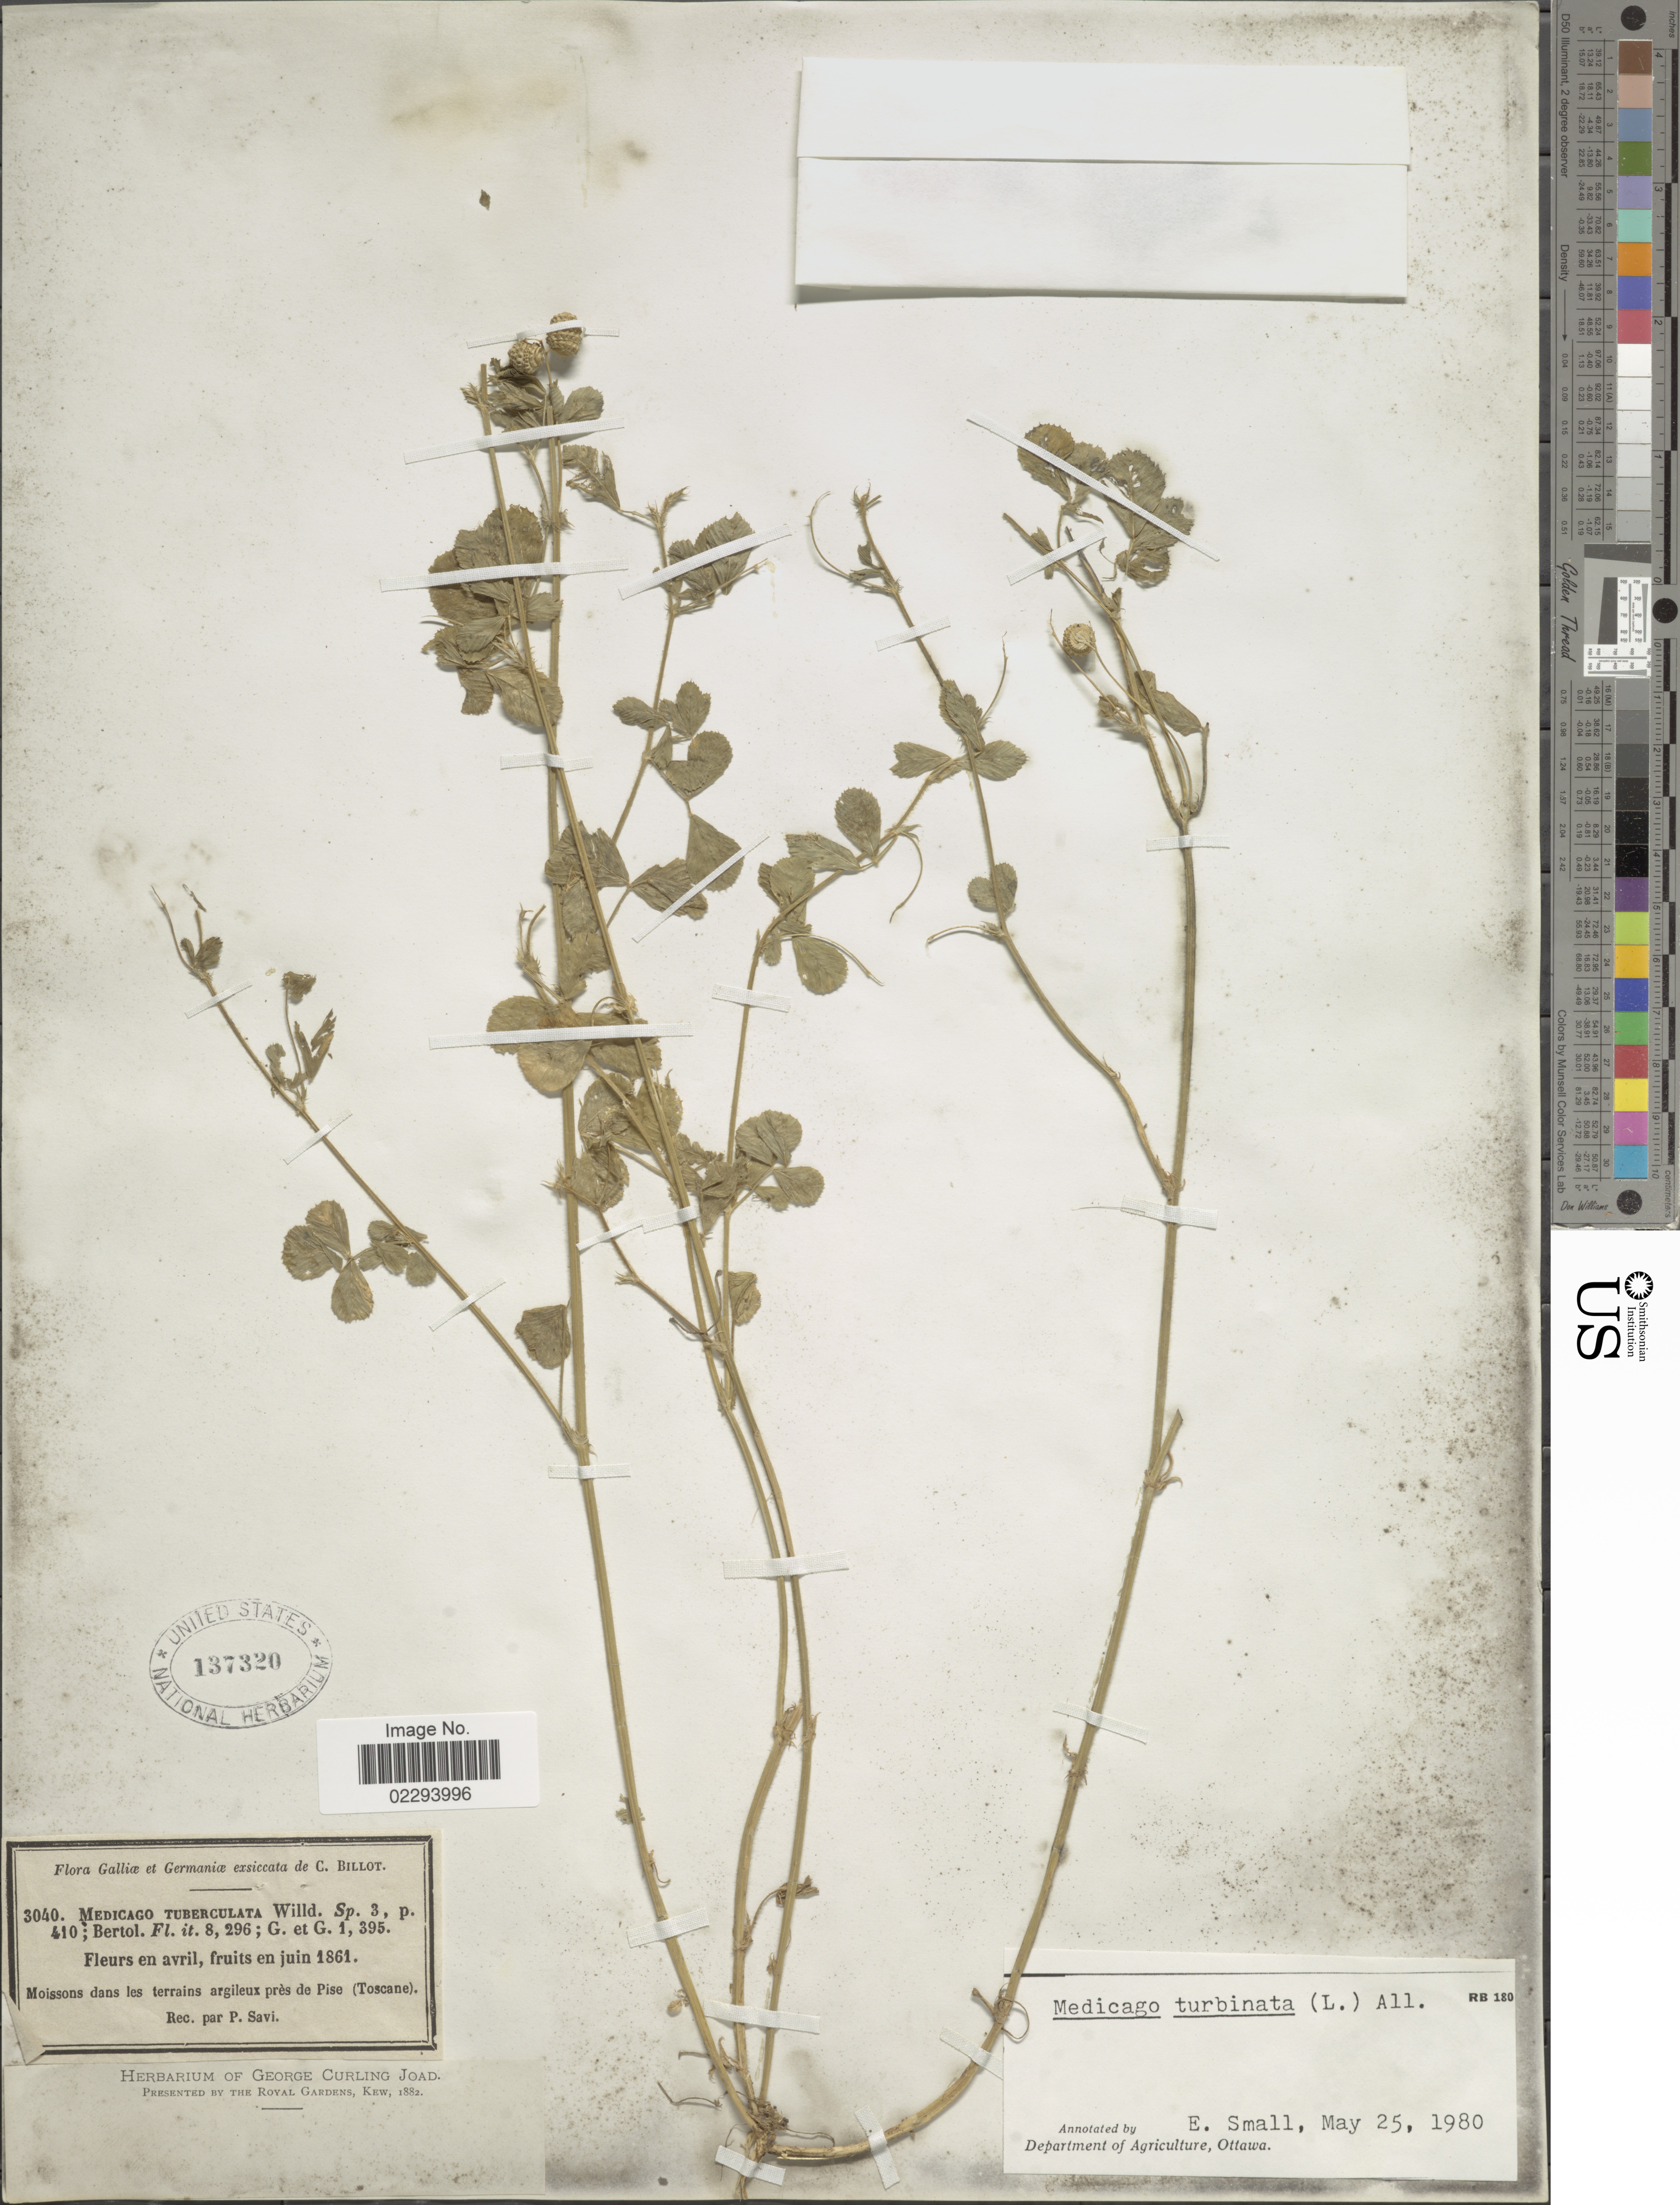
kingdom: Plantae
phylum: Tracheophyta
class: Magnoliopsida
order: Fabales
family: Fabaceae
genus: Medicago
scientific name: Medicago turbinata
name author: (L.) All.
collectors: P. Savi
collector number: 3040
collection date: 1861-06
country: Italy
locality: Galliae et Germania Moissons dans le terrains argileux de Pise (Toscane) .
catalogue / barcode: US 137320